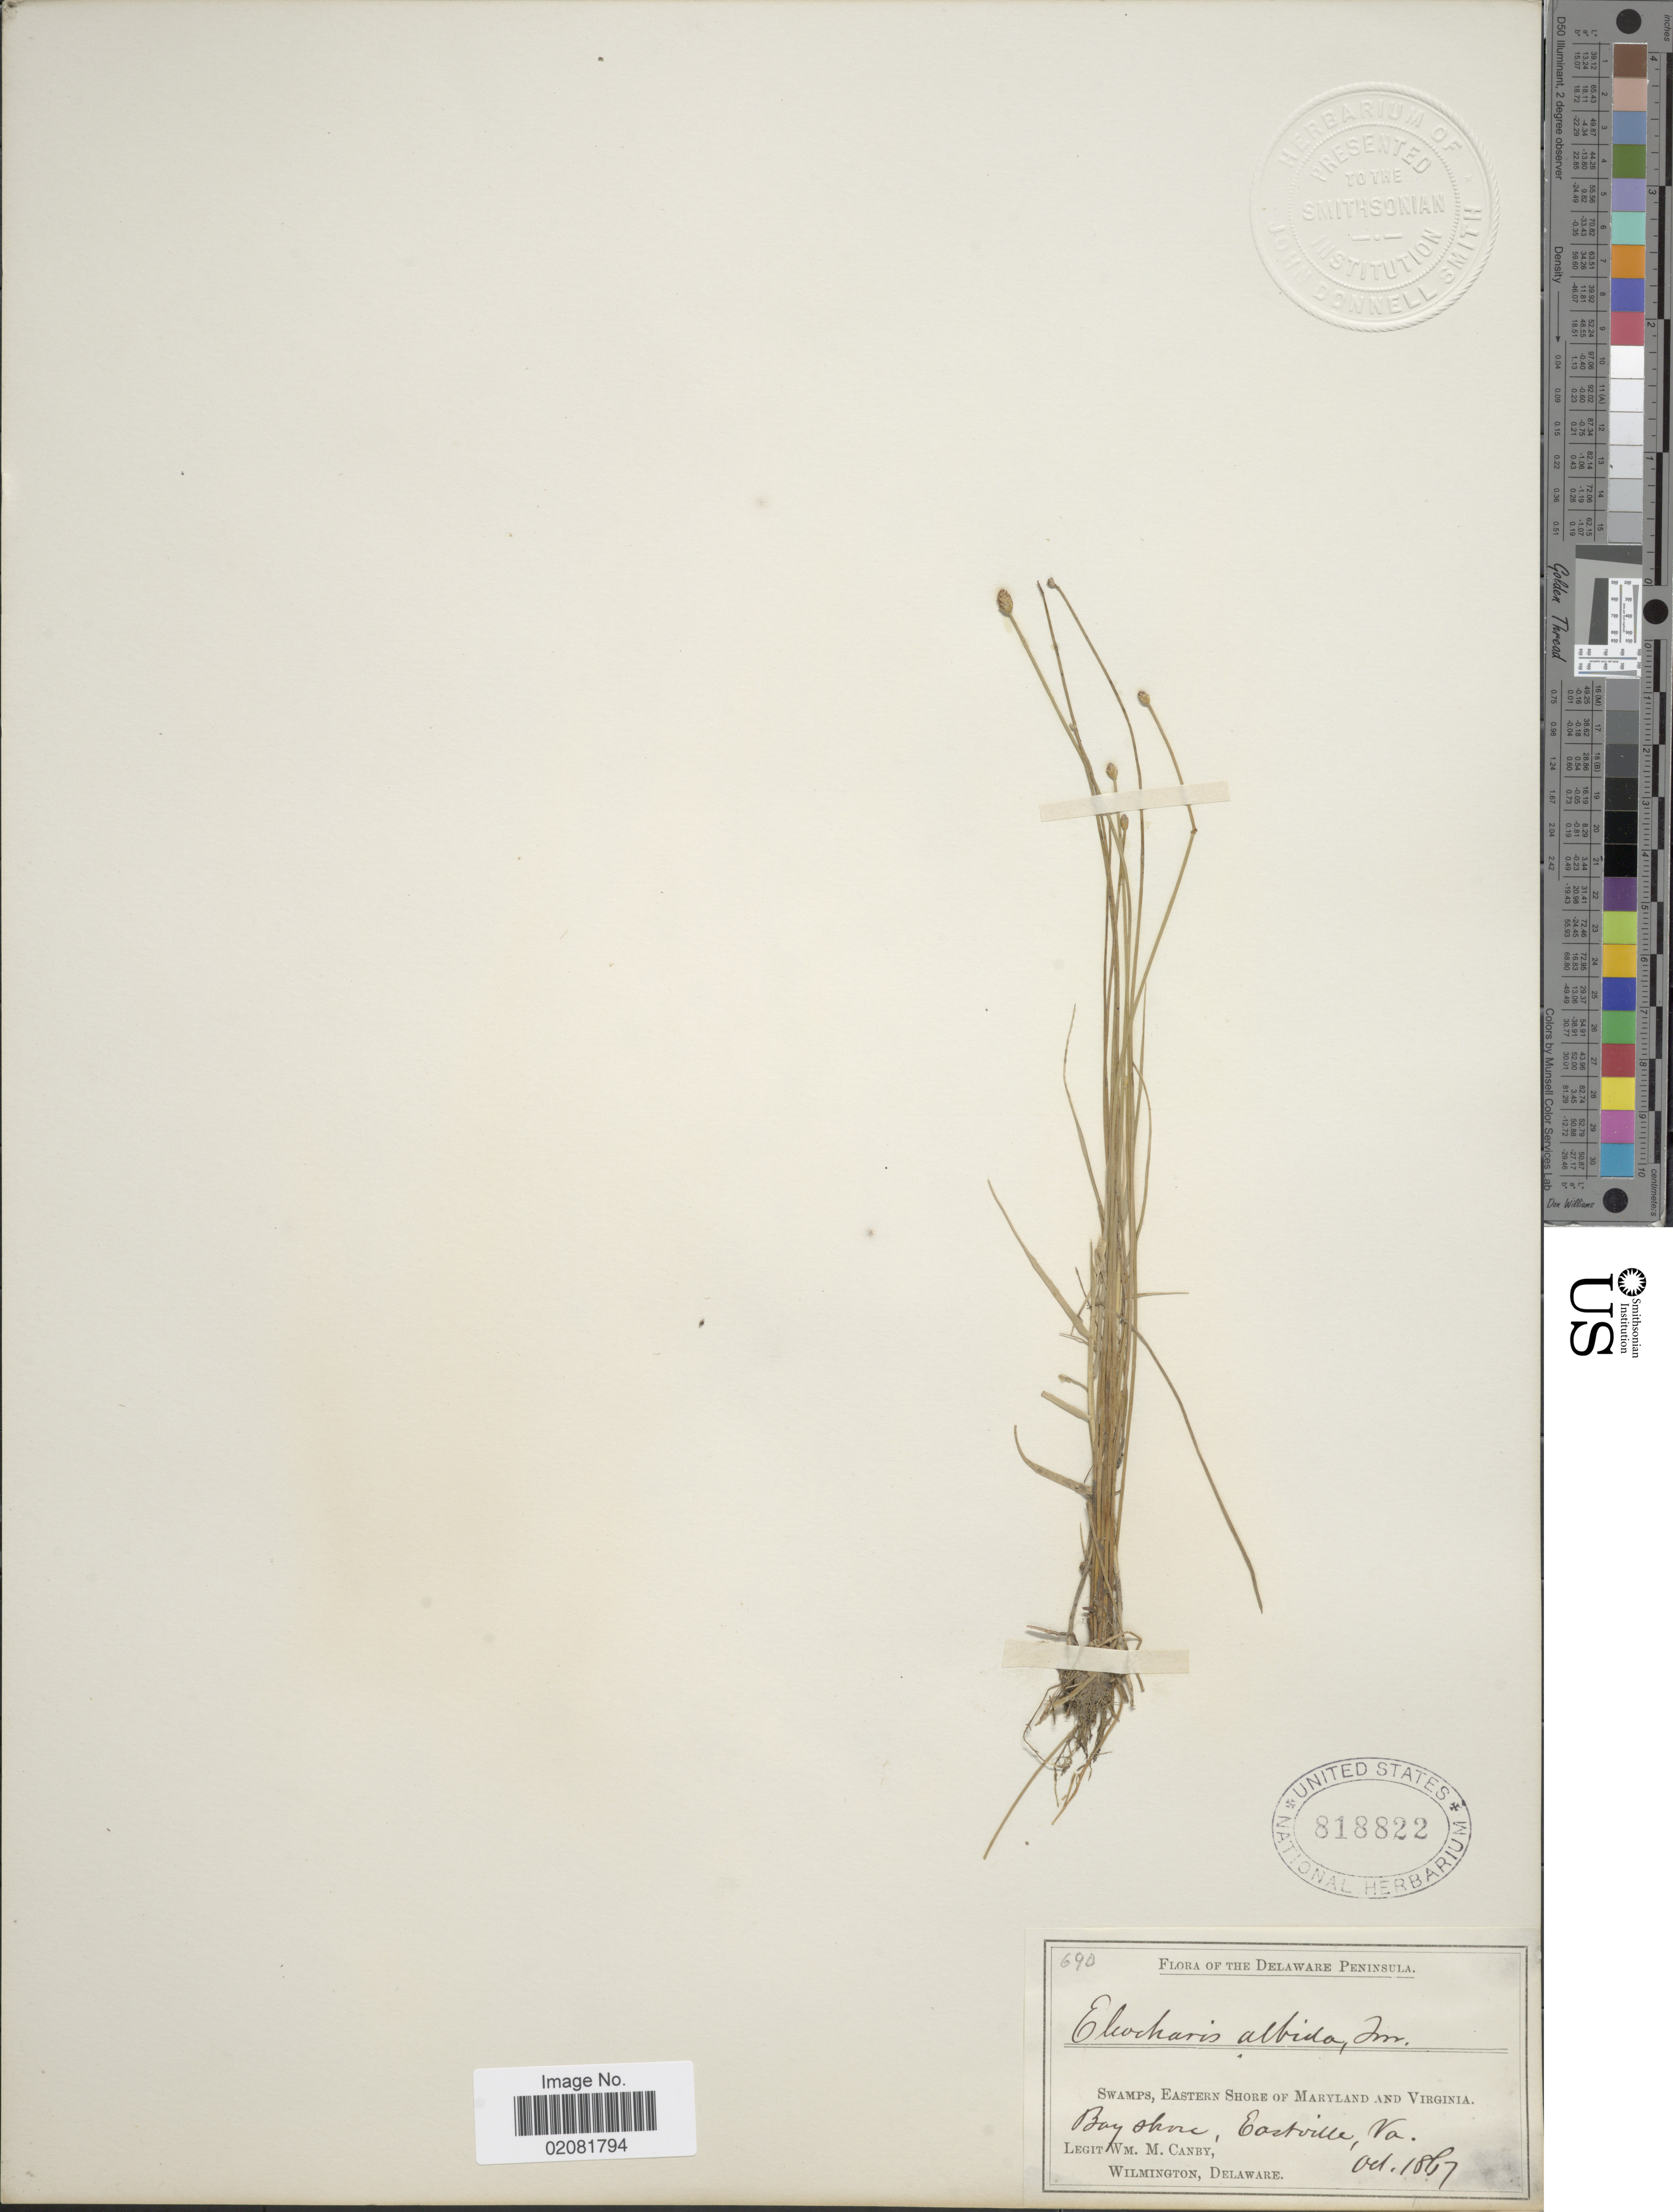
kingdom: Plantae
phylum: Tracheophyta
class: Liliopsida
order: Poales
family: Cyperaceae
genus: Eleocharis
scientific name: Eleocharis albida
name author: Torr.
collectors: W. M. Canby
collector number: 690?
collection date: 1867-10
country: United States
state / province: Virginia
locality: Swamps, Eastern shore of Maryland and Virginia, Bay shore, Eastville, Va. Delaware Peninsula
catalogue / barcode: US 818822